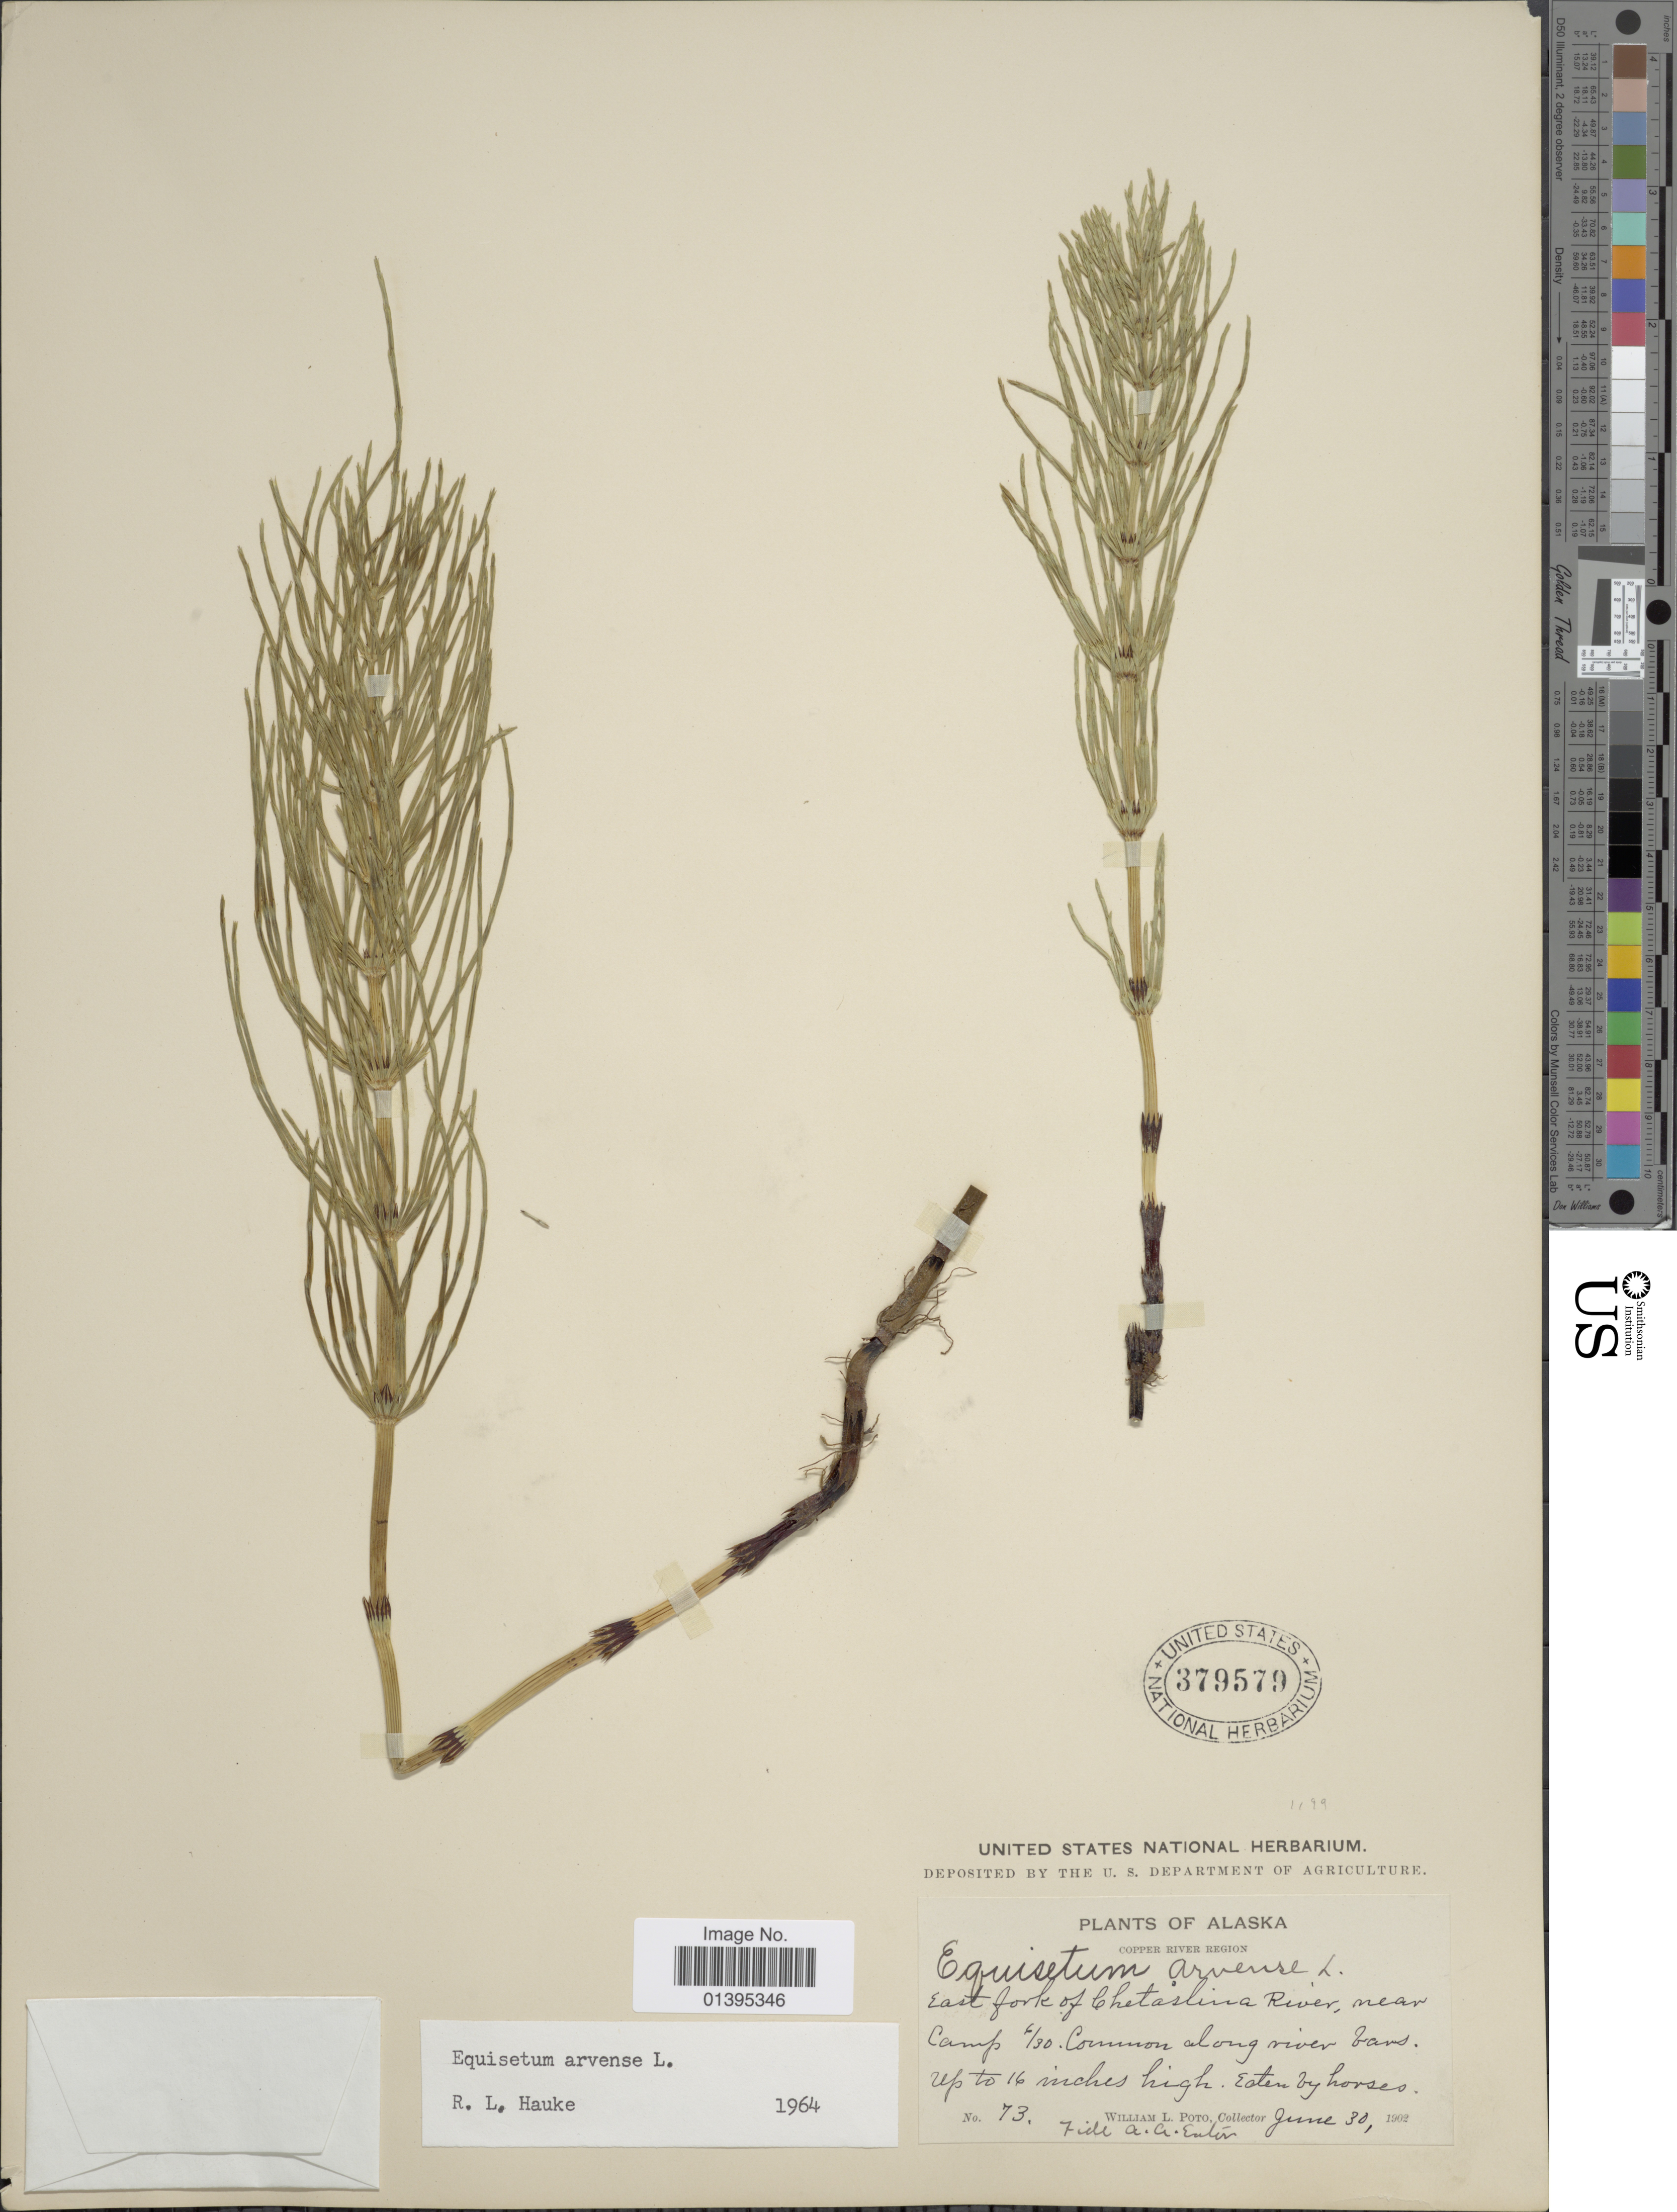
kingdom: Plantae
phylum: Tracheophyta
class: Polypodiopsida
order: Equisetales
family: Equisetaceae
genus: Equisetum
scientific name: Equisetum arvense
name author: L.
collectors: W. Poto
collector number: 73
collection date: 1902-06-30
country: United States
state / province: Alaska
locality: Copper River Region, East fork of Chetaslina River, near Camp 6/30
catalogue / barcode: US 379579